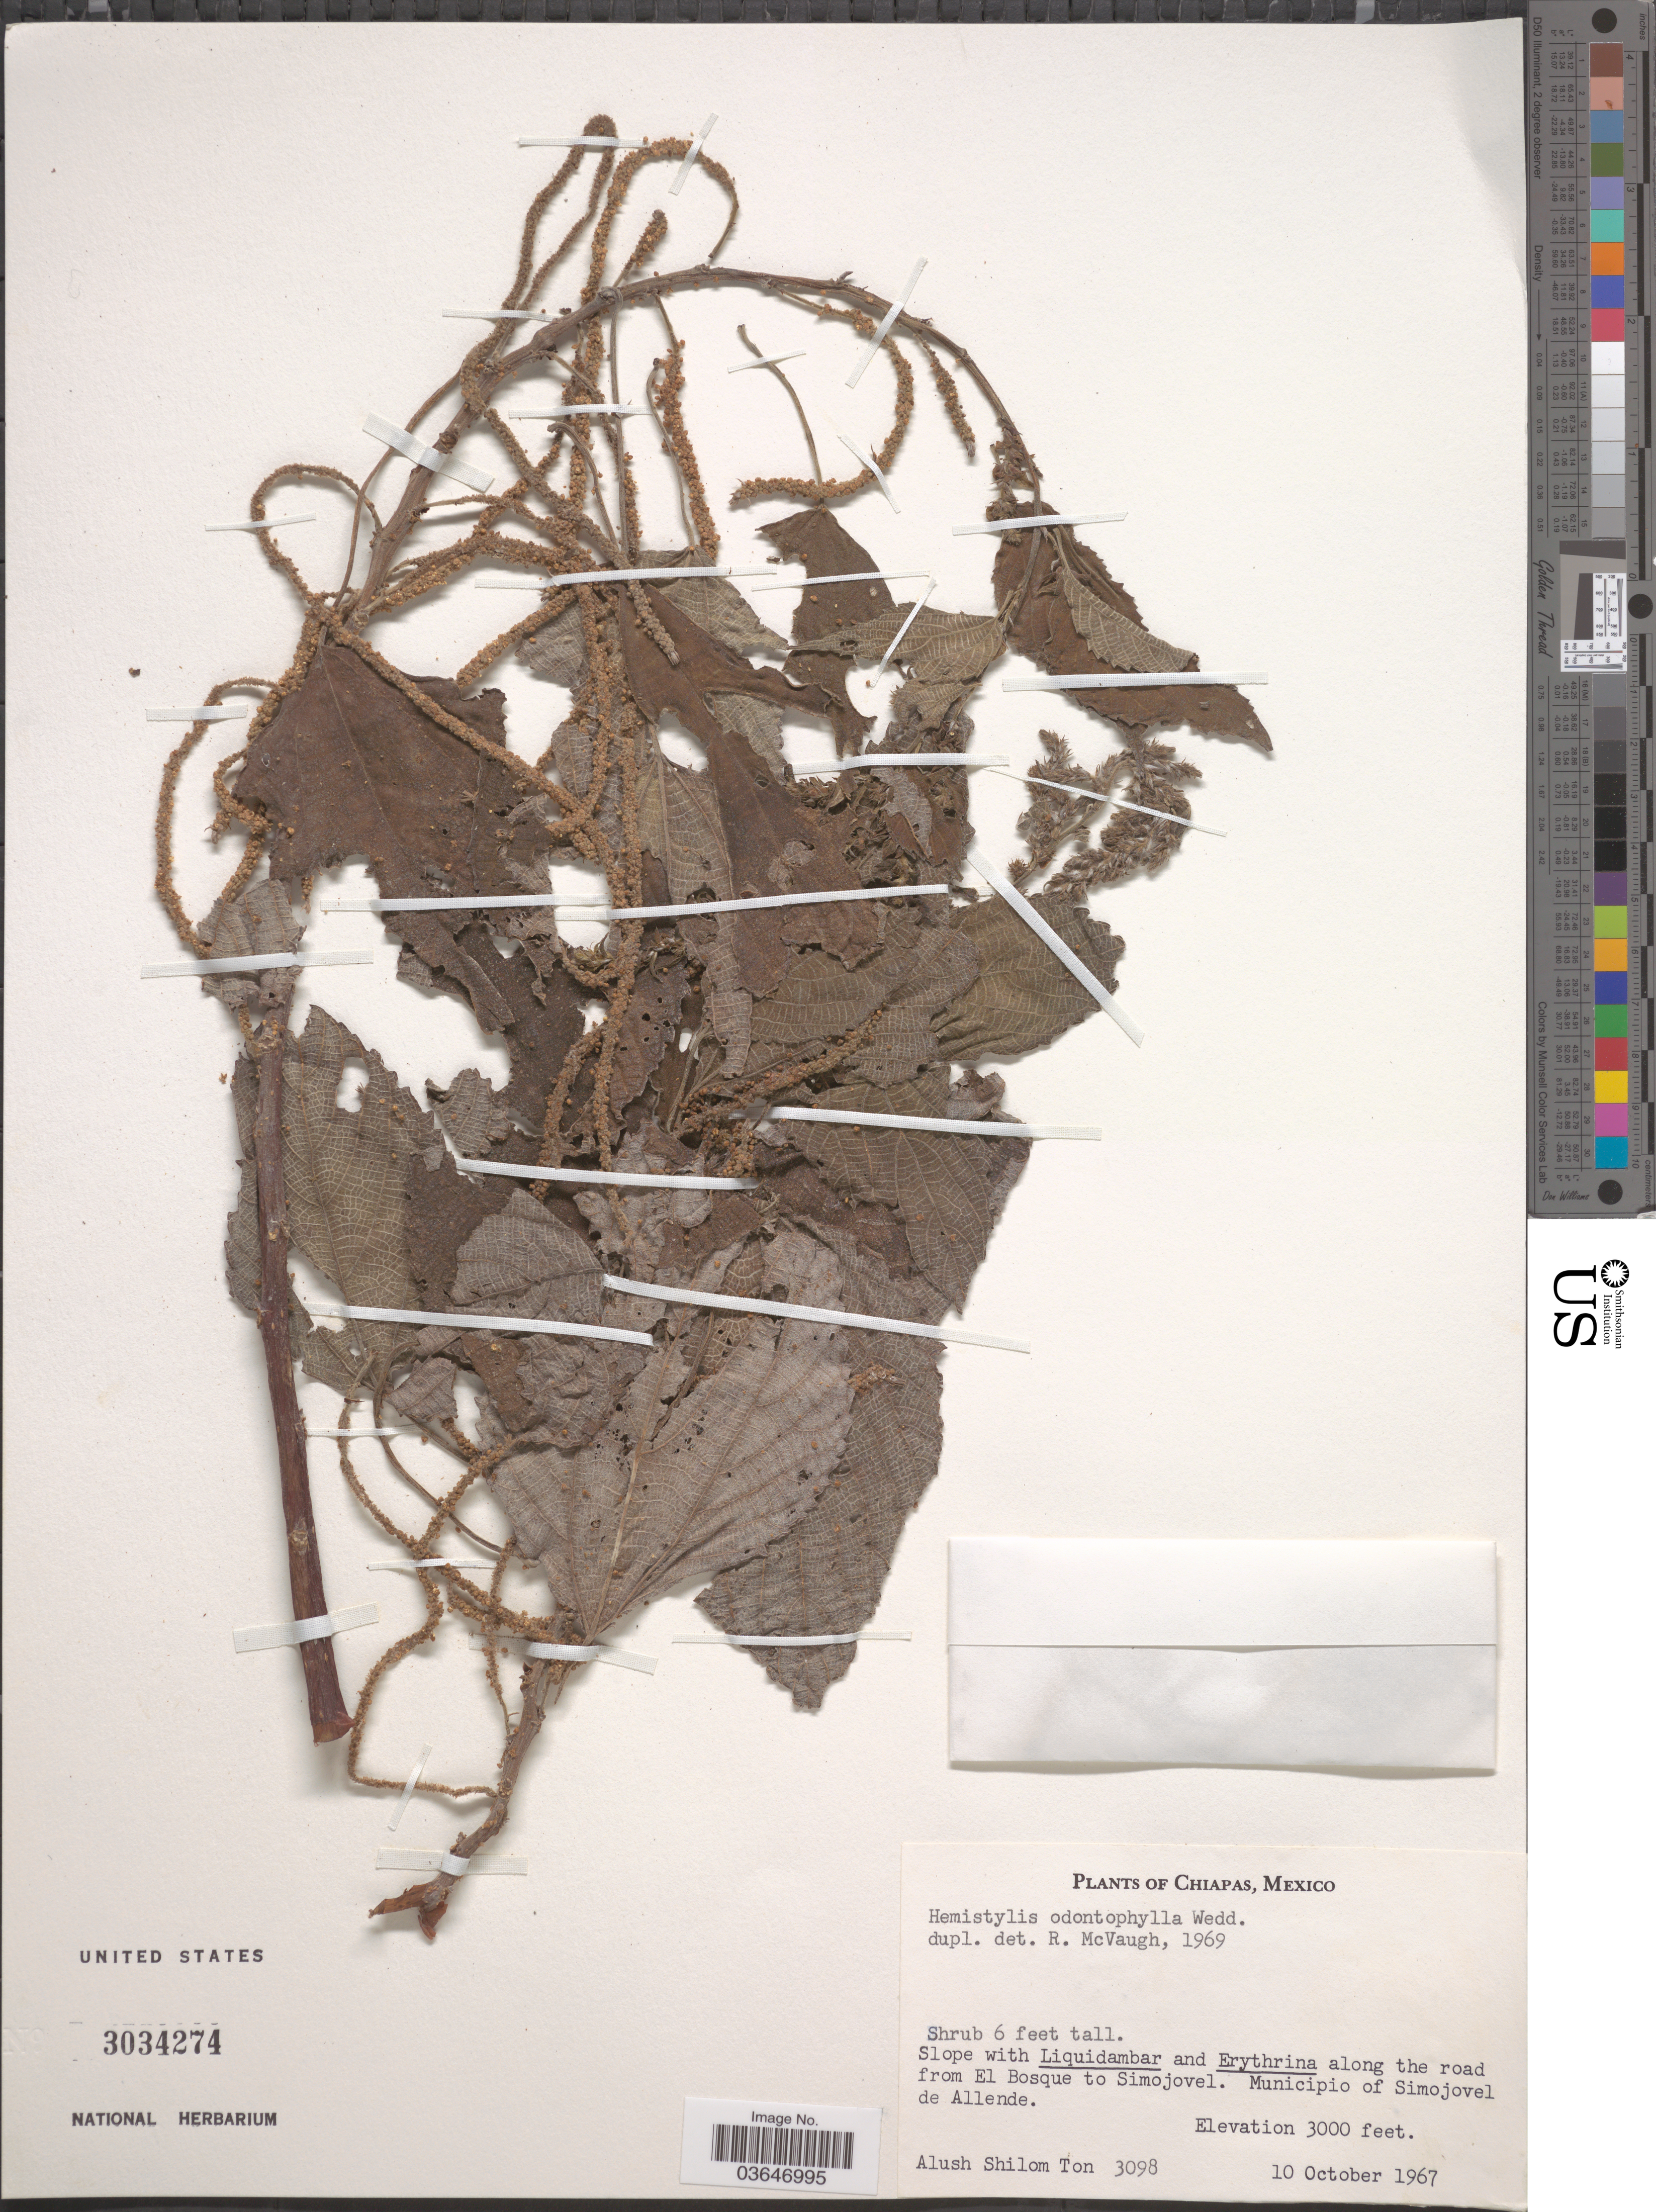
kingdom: Plantae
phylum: Tracheophyta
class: Magnoliopsida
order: Rosales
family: Urticaceae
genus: Hemistylus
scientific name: Hemistylus odontophylla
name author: Wedd. in DC.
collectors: A. M. Ton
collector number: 3098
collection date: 1967-10-10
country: Mexico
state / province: Chiapas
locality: Along the road from El Bosque to Simojovel. Municipio of Simojovel de Allende.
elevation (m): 914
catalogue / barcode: US 3034274